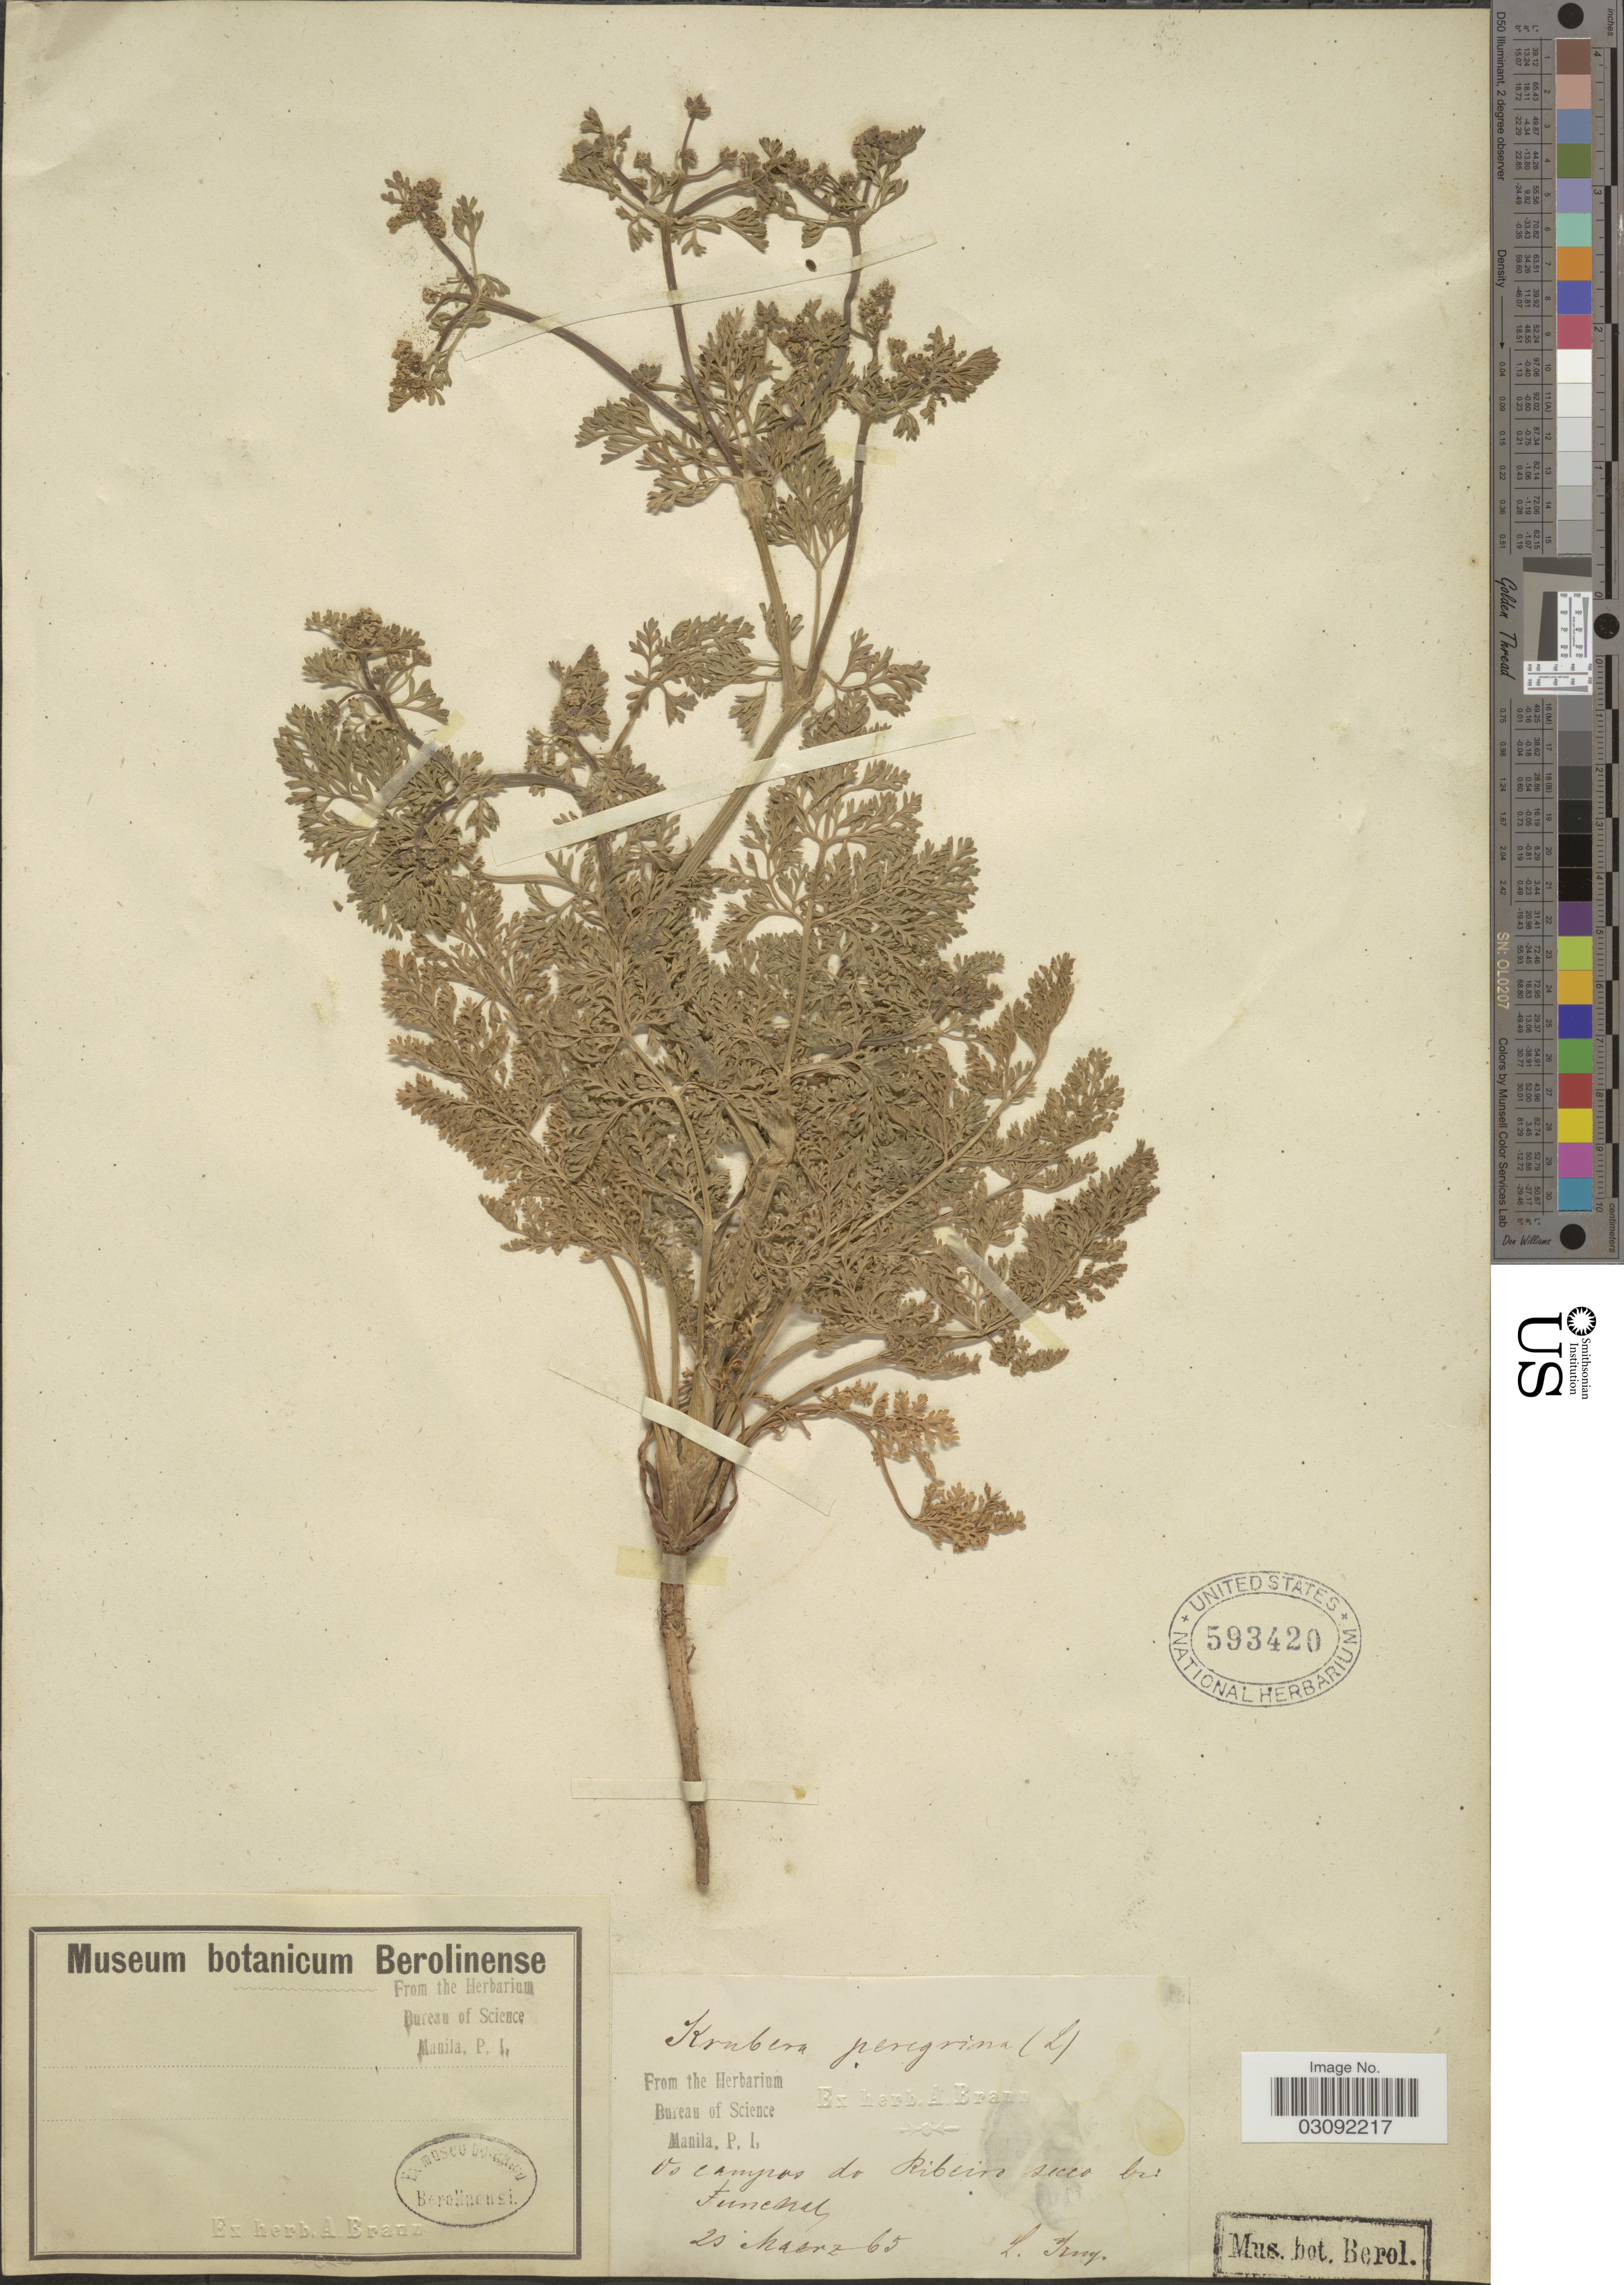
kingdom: Plantae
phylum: Tracheophyta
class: Magnoliopsida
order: Apiales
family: Apiaceae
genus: Capnophyllum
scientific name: Capnophyllum peregrinum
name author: (L.) Lange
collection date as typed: Transcribed d/m/y: 20/3/65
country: Spain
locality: Is campos do Ribeiro secco bei Fuencarral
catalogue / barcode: US 593420